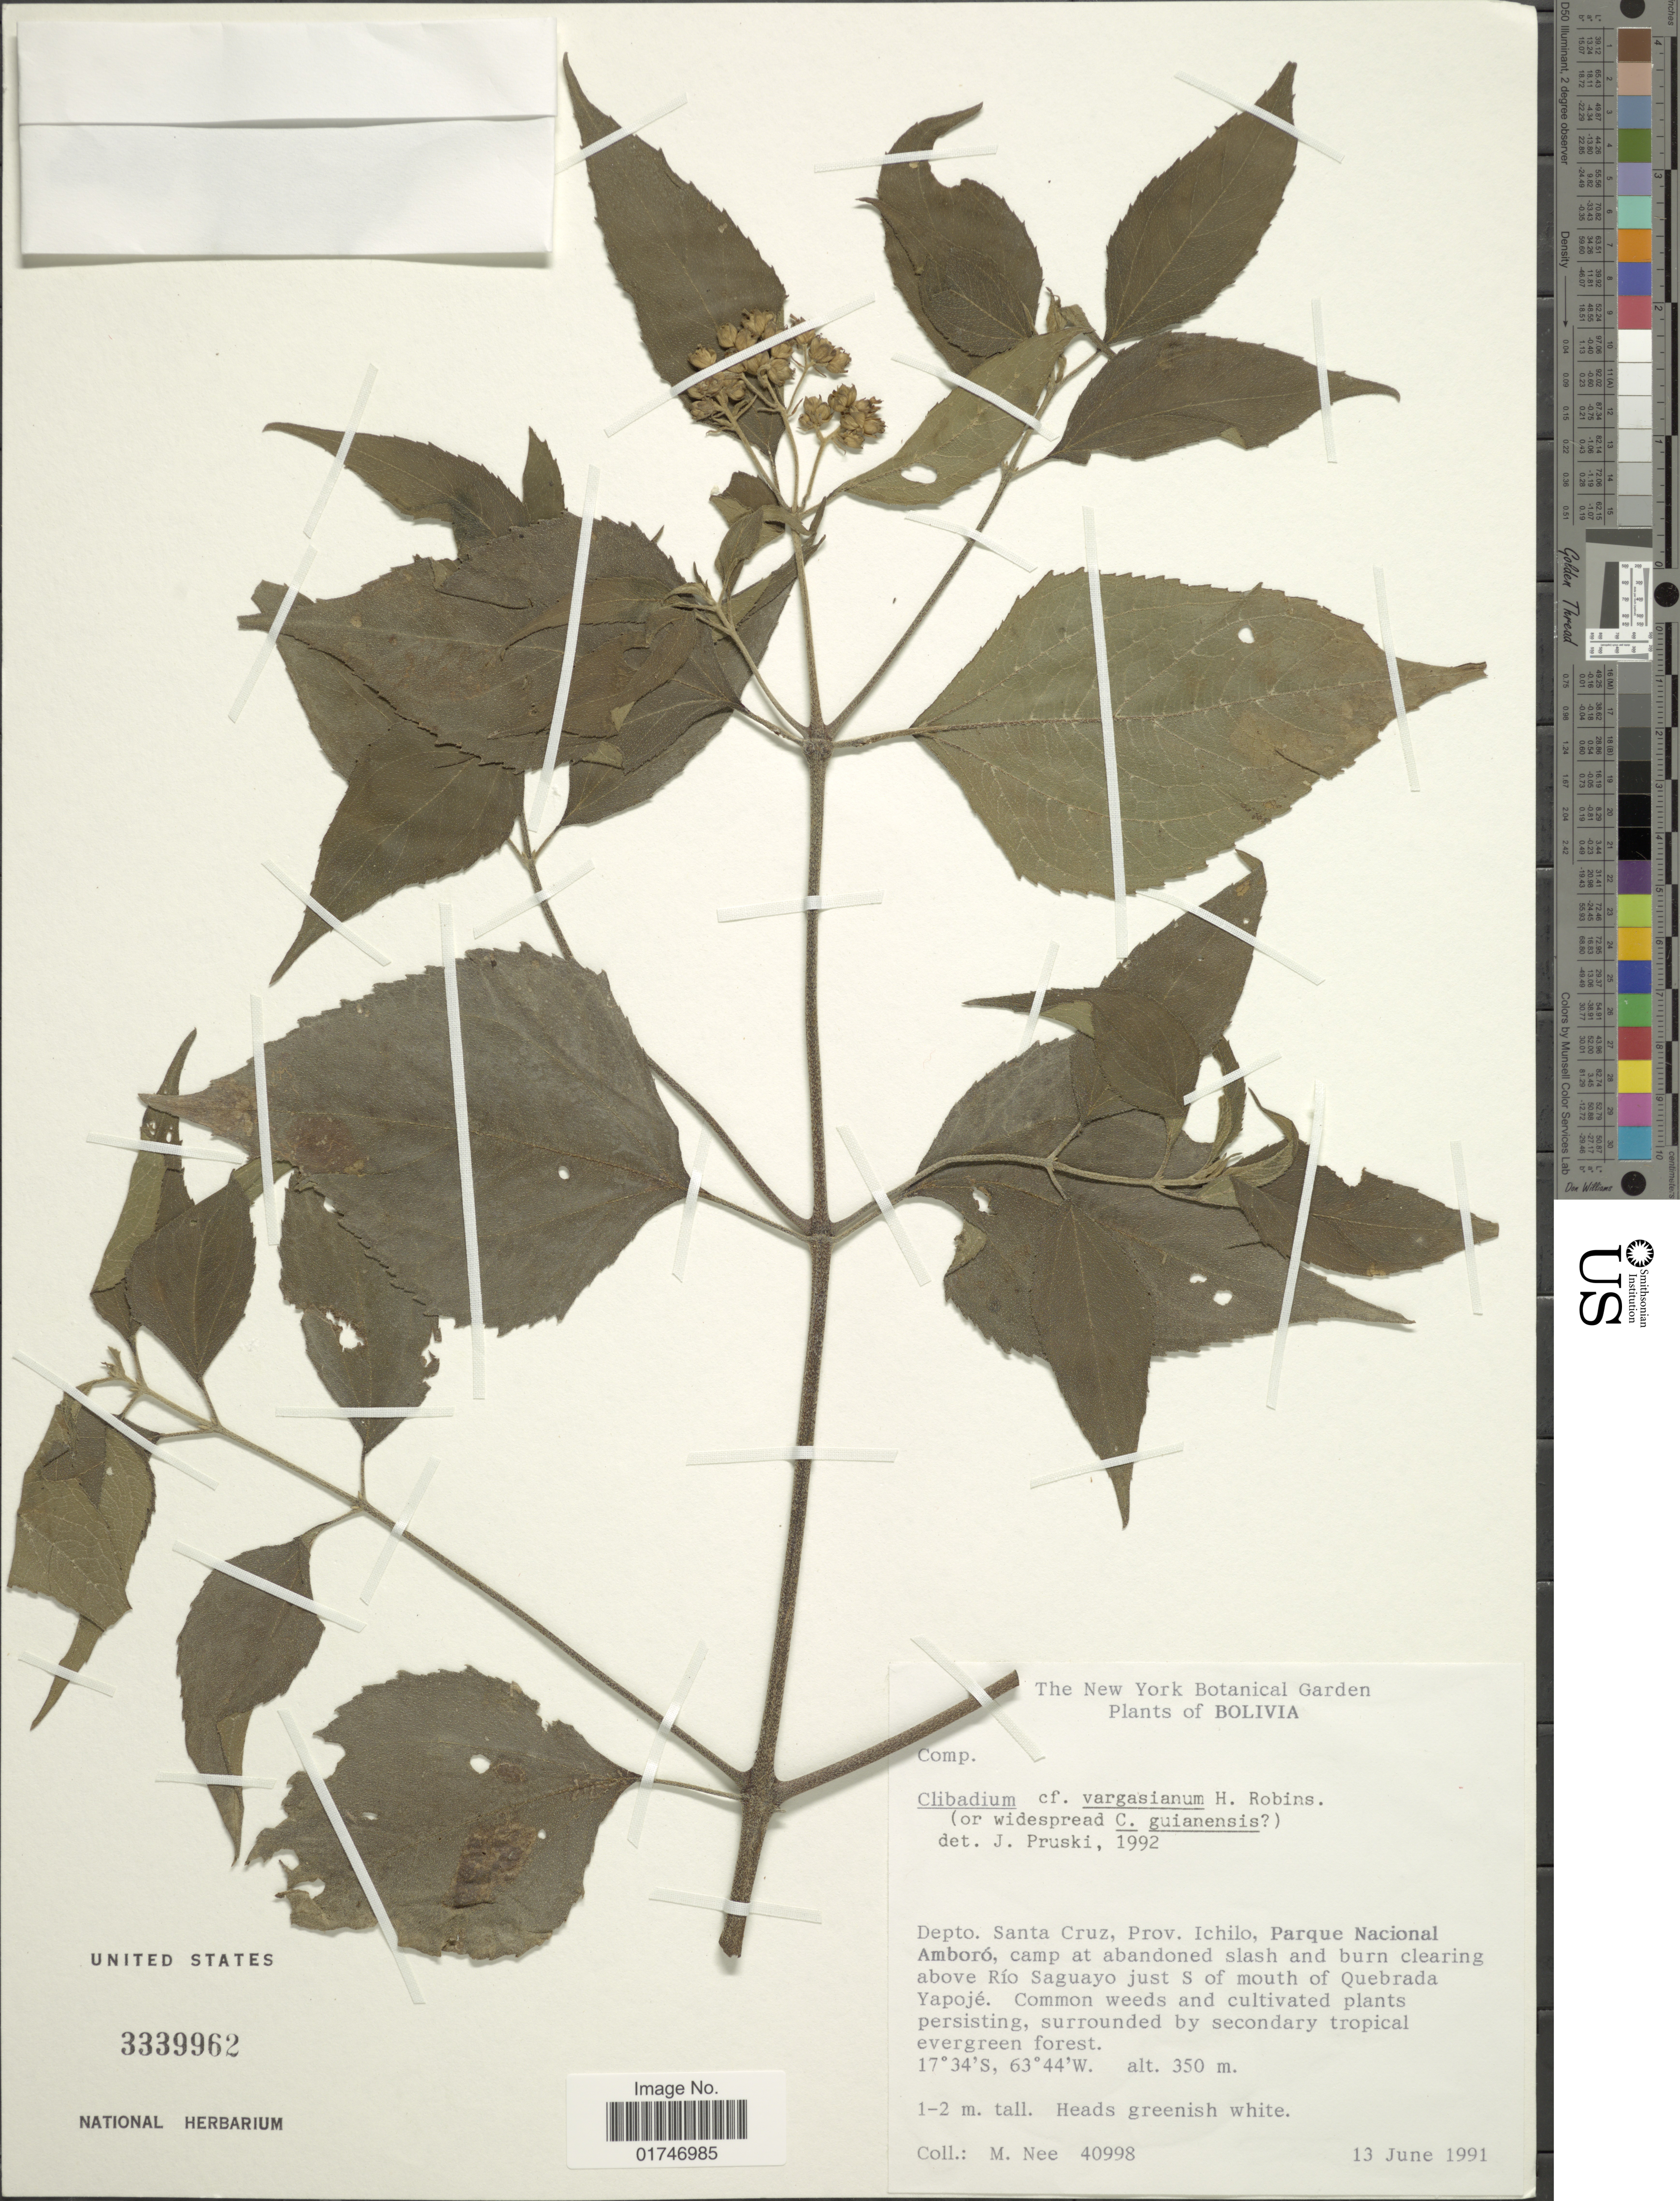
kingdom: Plantae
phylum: Tracheophyta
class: Magnoliopsida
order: Asterales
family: Asteraceae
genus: Clibadium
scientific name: Clibadium surinamense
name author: L.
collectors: M. Nee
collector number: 40998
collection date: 1991-06-13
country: Bolivia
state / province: Santa Cruz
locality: Depto. Santa Cruz, Prov. Ichilo, Parque Nacional Amboró, camp at abandoned slash and burn clearing above Río Saguayo just S of mouth of Quebrada Yapojé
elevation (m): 350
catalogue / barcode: US 3339962